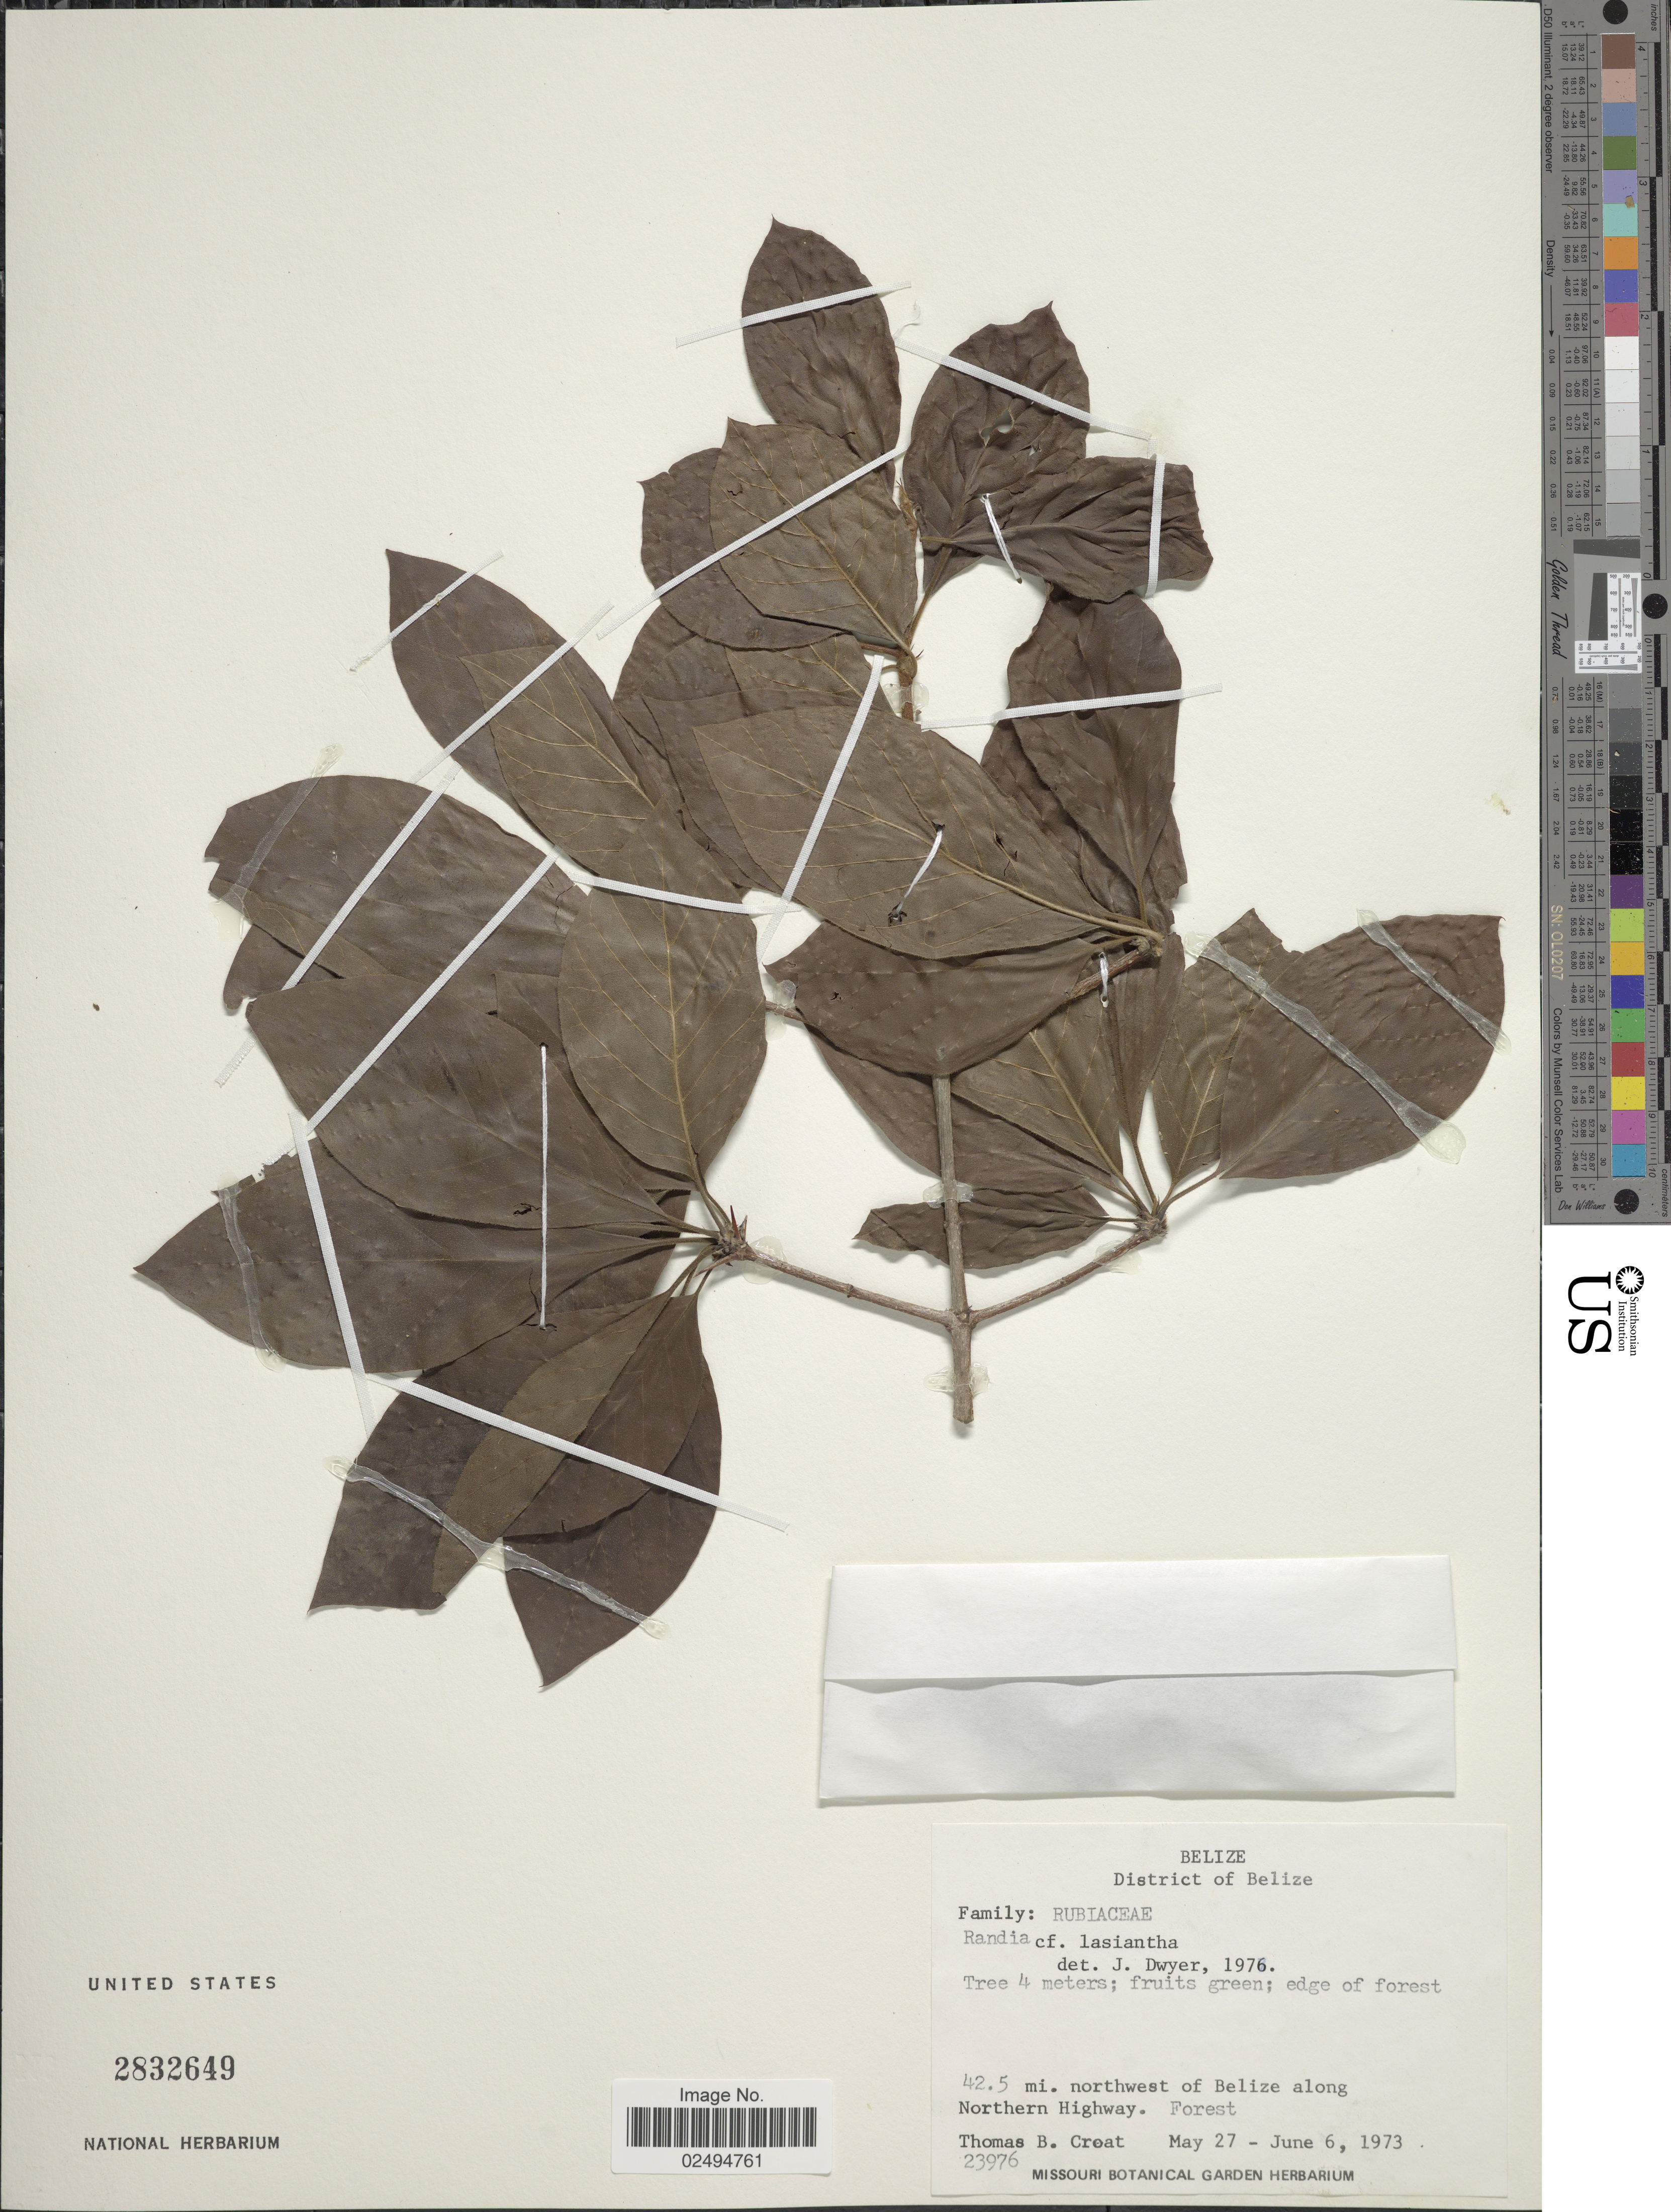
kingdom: Plantae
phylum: Tracheophyta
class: Magnoliopsida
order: Gentianales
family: Rubiaceae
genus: Randia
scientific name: Randia lasiantha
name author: (Standl.) Standl.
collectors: T. B. Croat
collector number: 23976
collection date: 1973-05-27/1973-06-06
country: Belize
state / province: Belize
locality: District of Belize. 42.5 mi. northwest of Belize along Northern Highway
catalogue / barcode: US 2832649